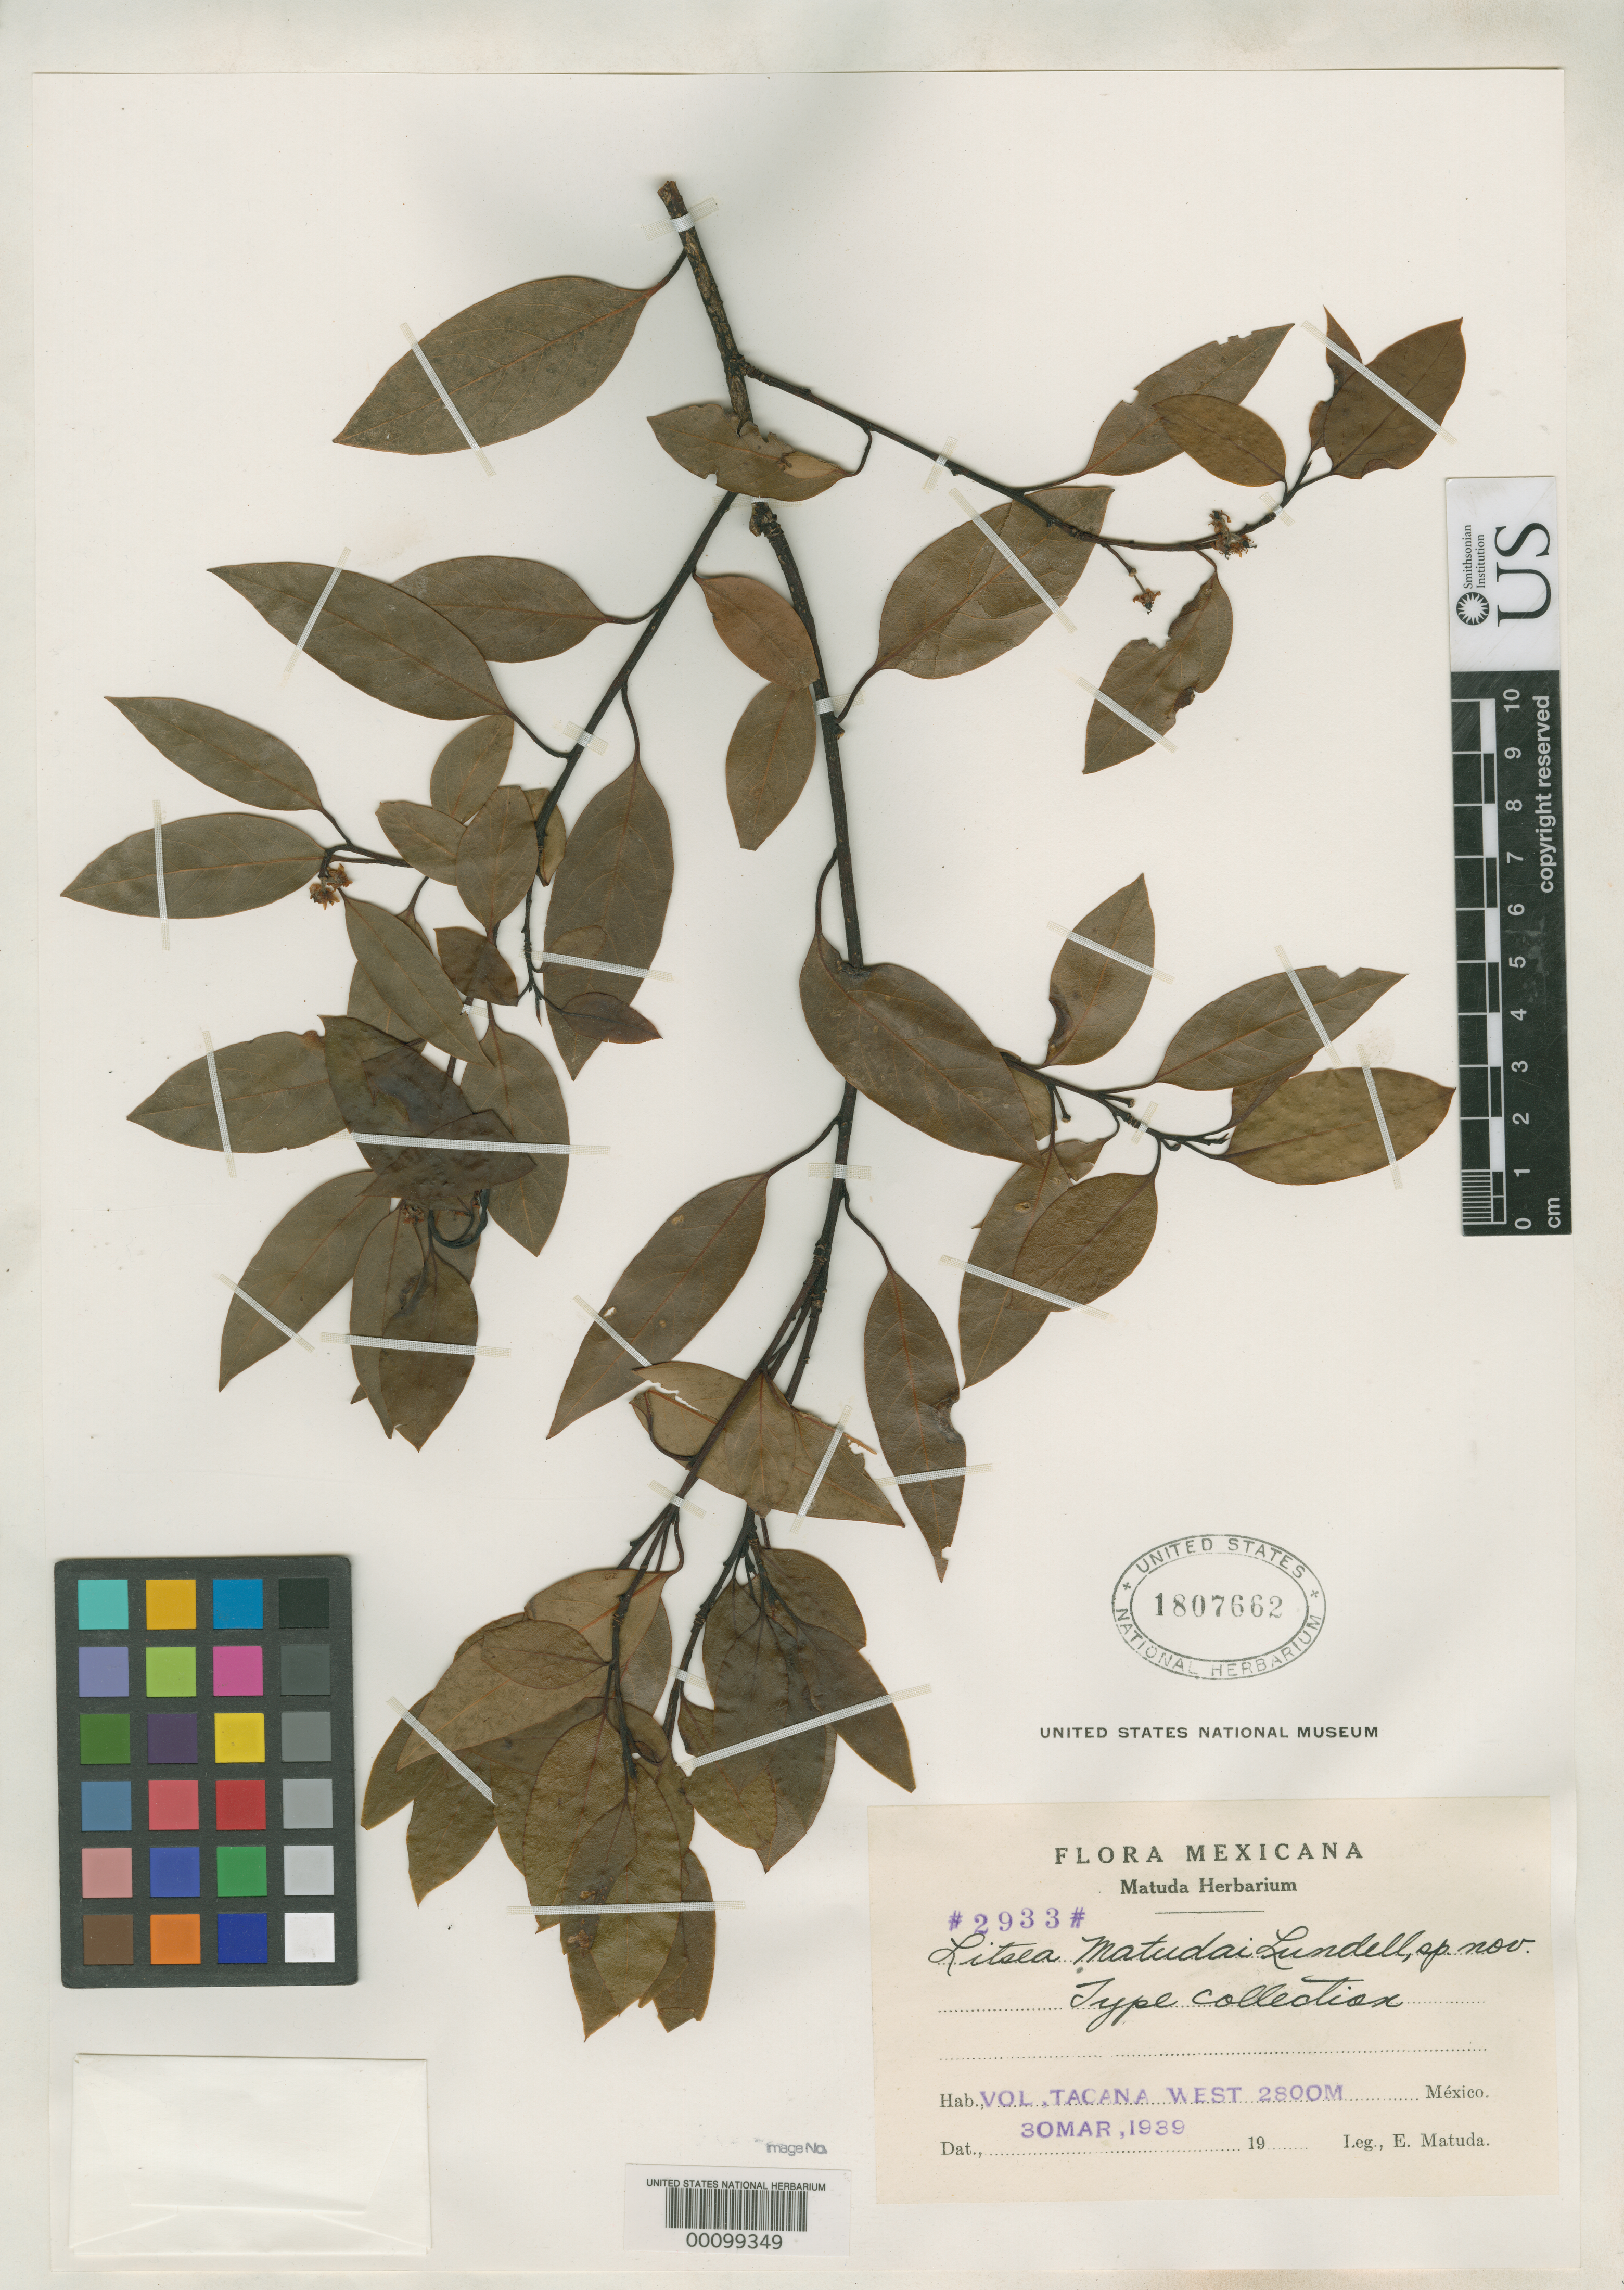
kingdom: Plantae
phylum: Tracheophyta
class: Magnoliopsida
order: Laurales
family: Lauraceae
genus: Litsea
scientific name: Litsea matudae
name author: Lundell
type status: Isotype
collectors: E. Matuda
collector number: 2933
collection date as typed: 30 Mar 1939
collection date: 1939-03-30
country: Mexico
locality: Volcano Tacana.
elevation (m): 2800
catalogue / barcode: US 1807662